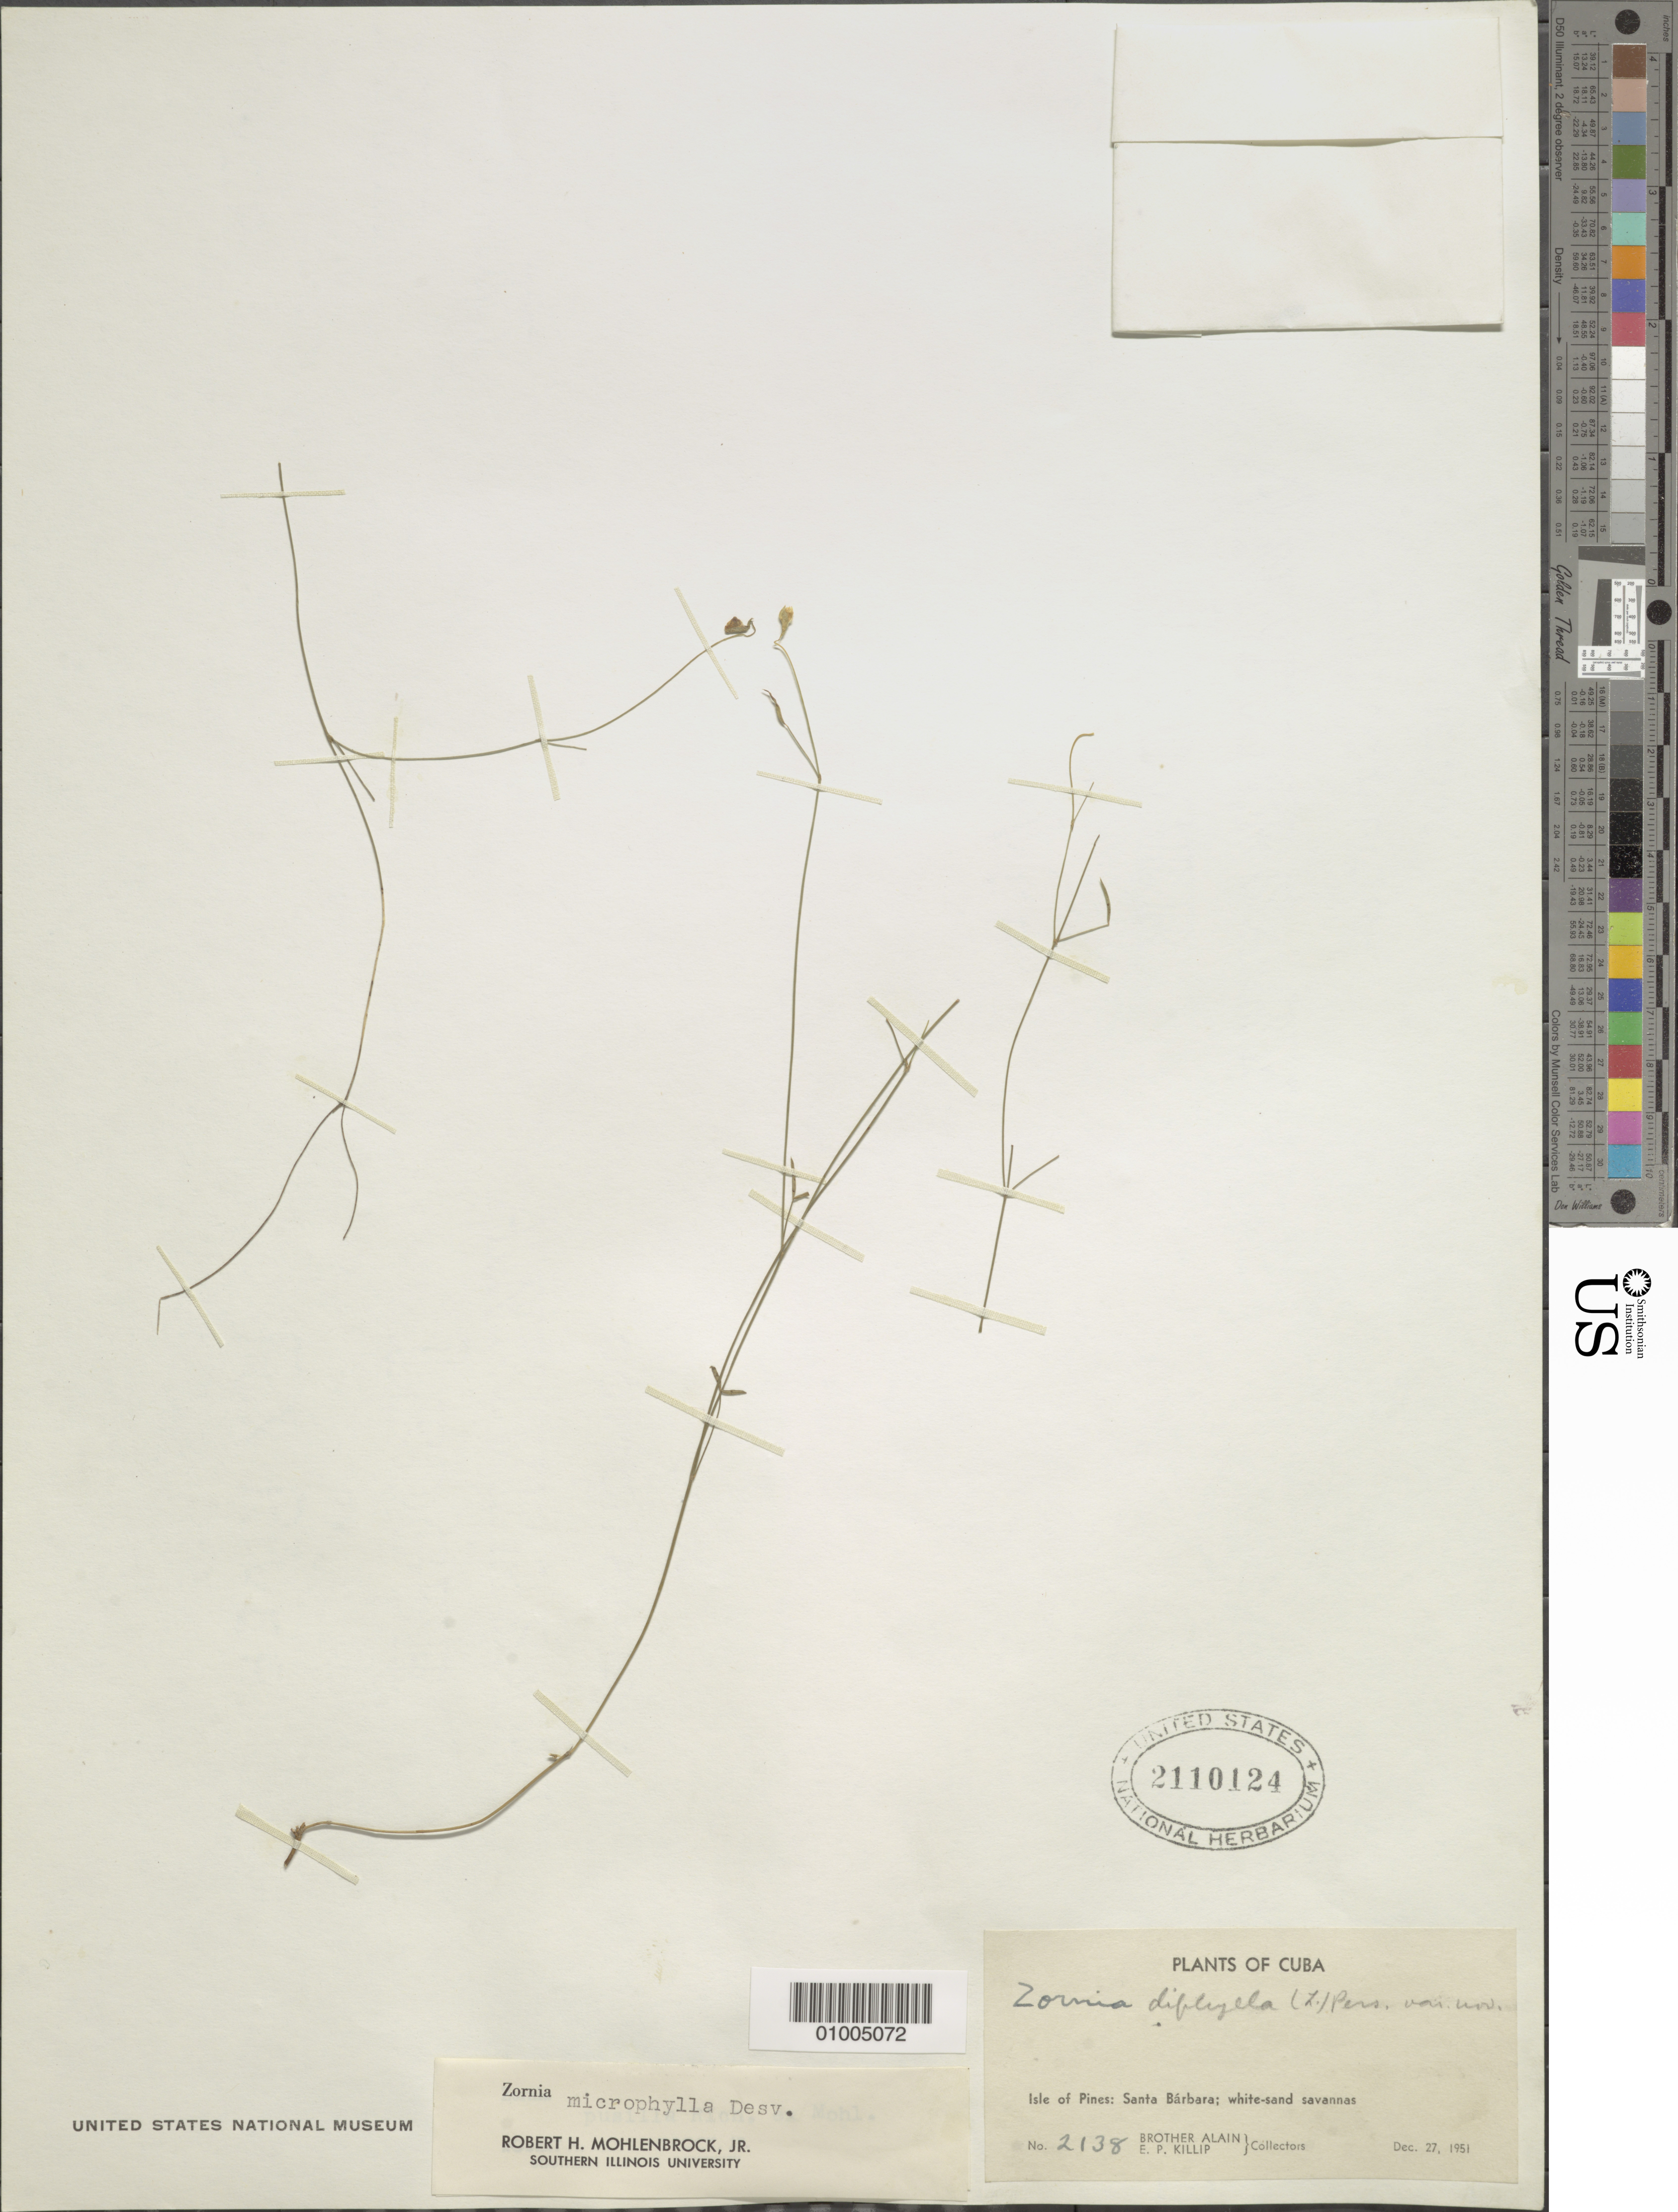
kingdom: Plantae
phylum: Tracheophyta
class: Magnoliopsida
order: Fabales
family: Fabaceae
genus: Zornia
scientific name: Zornia microphylla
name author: Desv.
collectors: A. H. Liogier & E. P. Killip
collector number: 2138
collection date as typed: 27 Dec 1951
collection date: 1951-12-27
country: Cuba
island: Isla de la Juventud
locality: Isle of Pines, Santa Barbara; white-sand savannas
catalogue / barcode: US 2110124